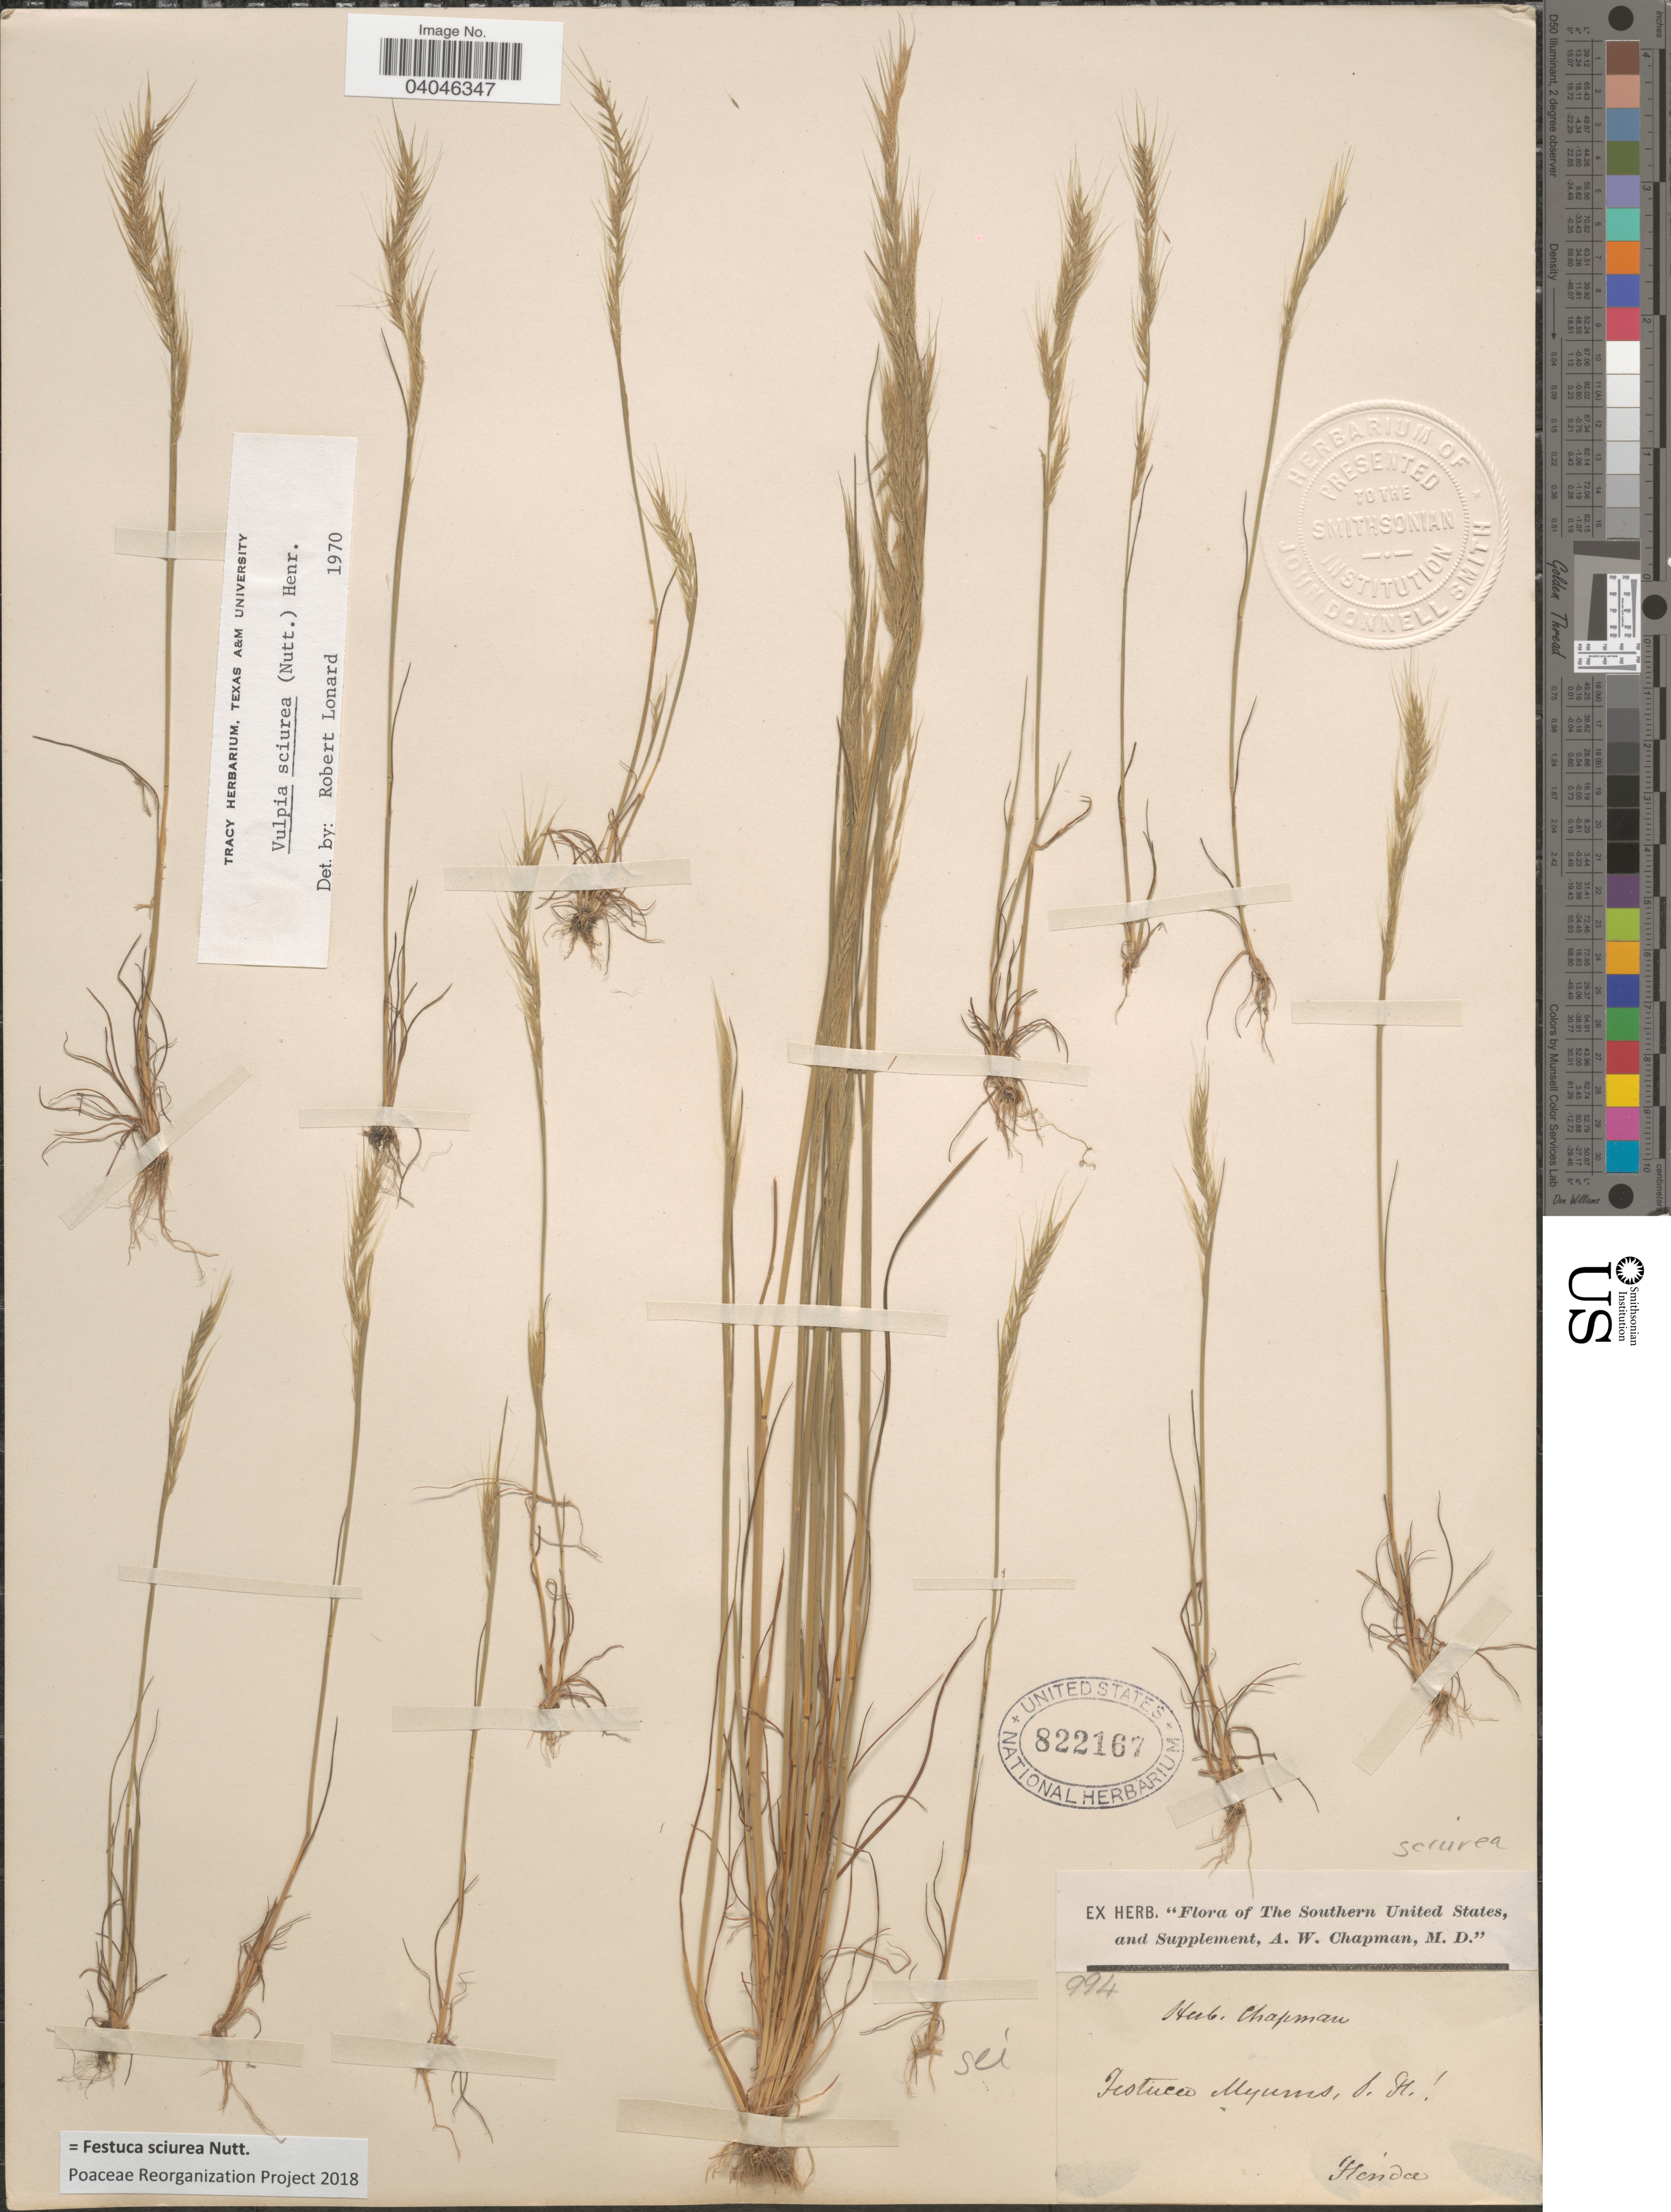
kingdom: Plantae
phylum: Tracheophyta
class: Liliopsida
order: Poales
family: Poaceae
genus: Festuca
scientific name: Festuca sciurea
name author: Nutt.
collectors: ex herb. A.W. Chapman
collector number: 994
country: United States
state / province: Florida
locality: The Southern United States.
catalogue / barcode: US 822167